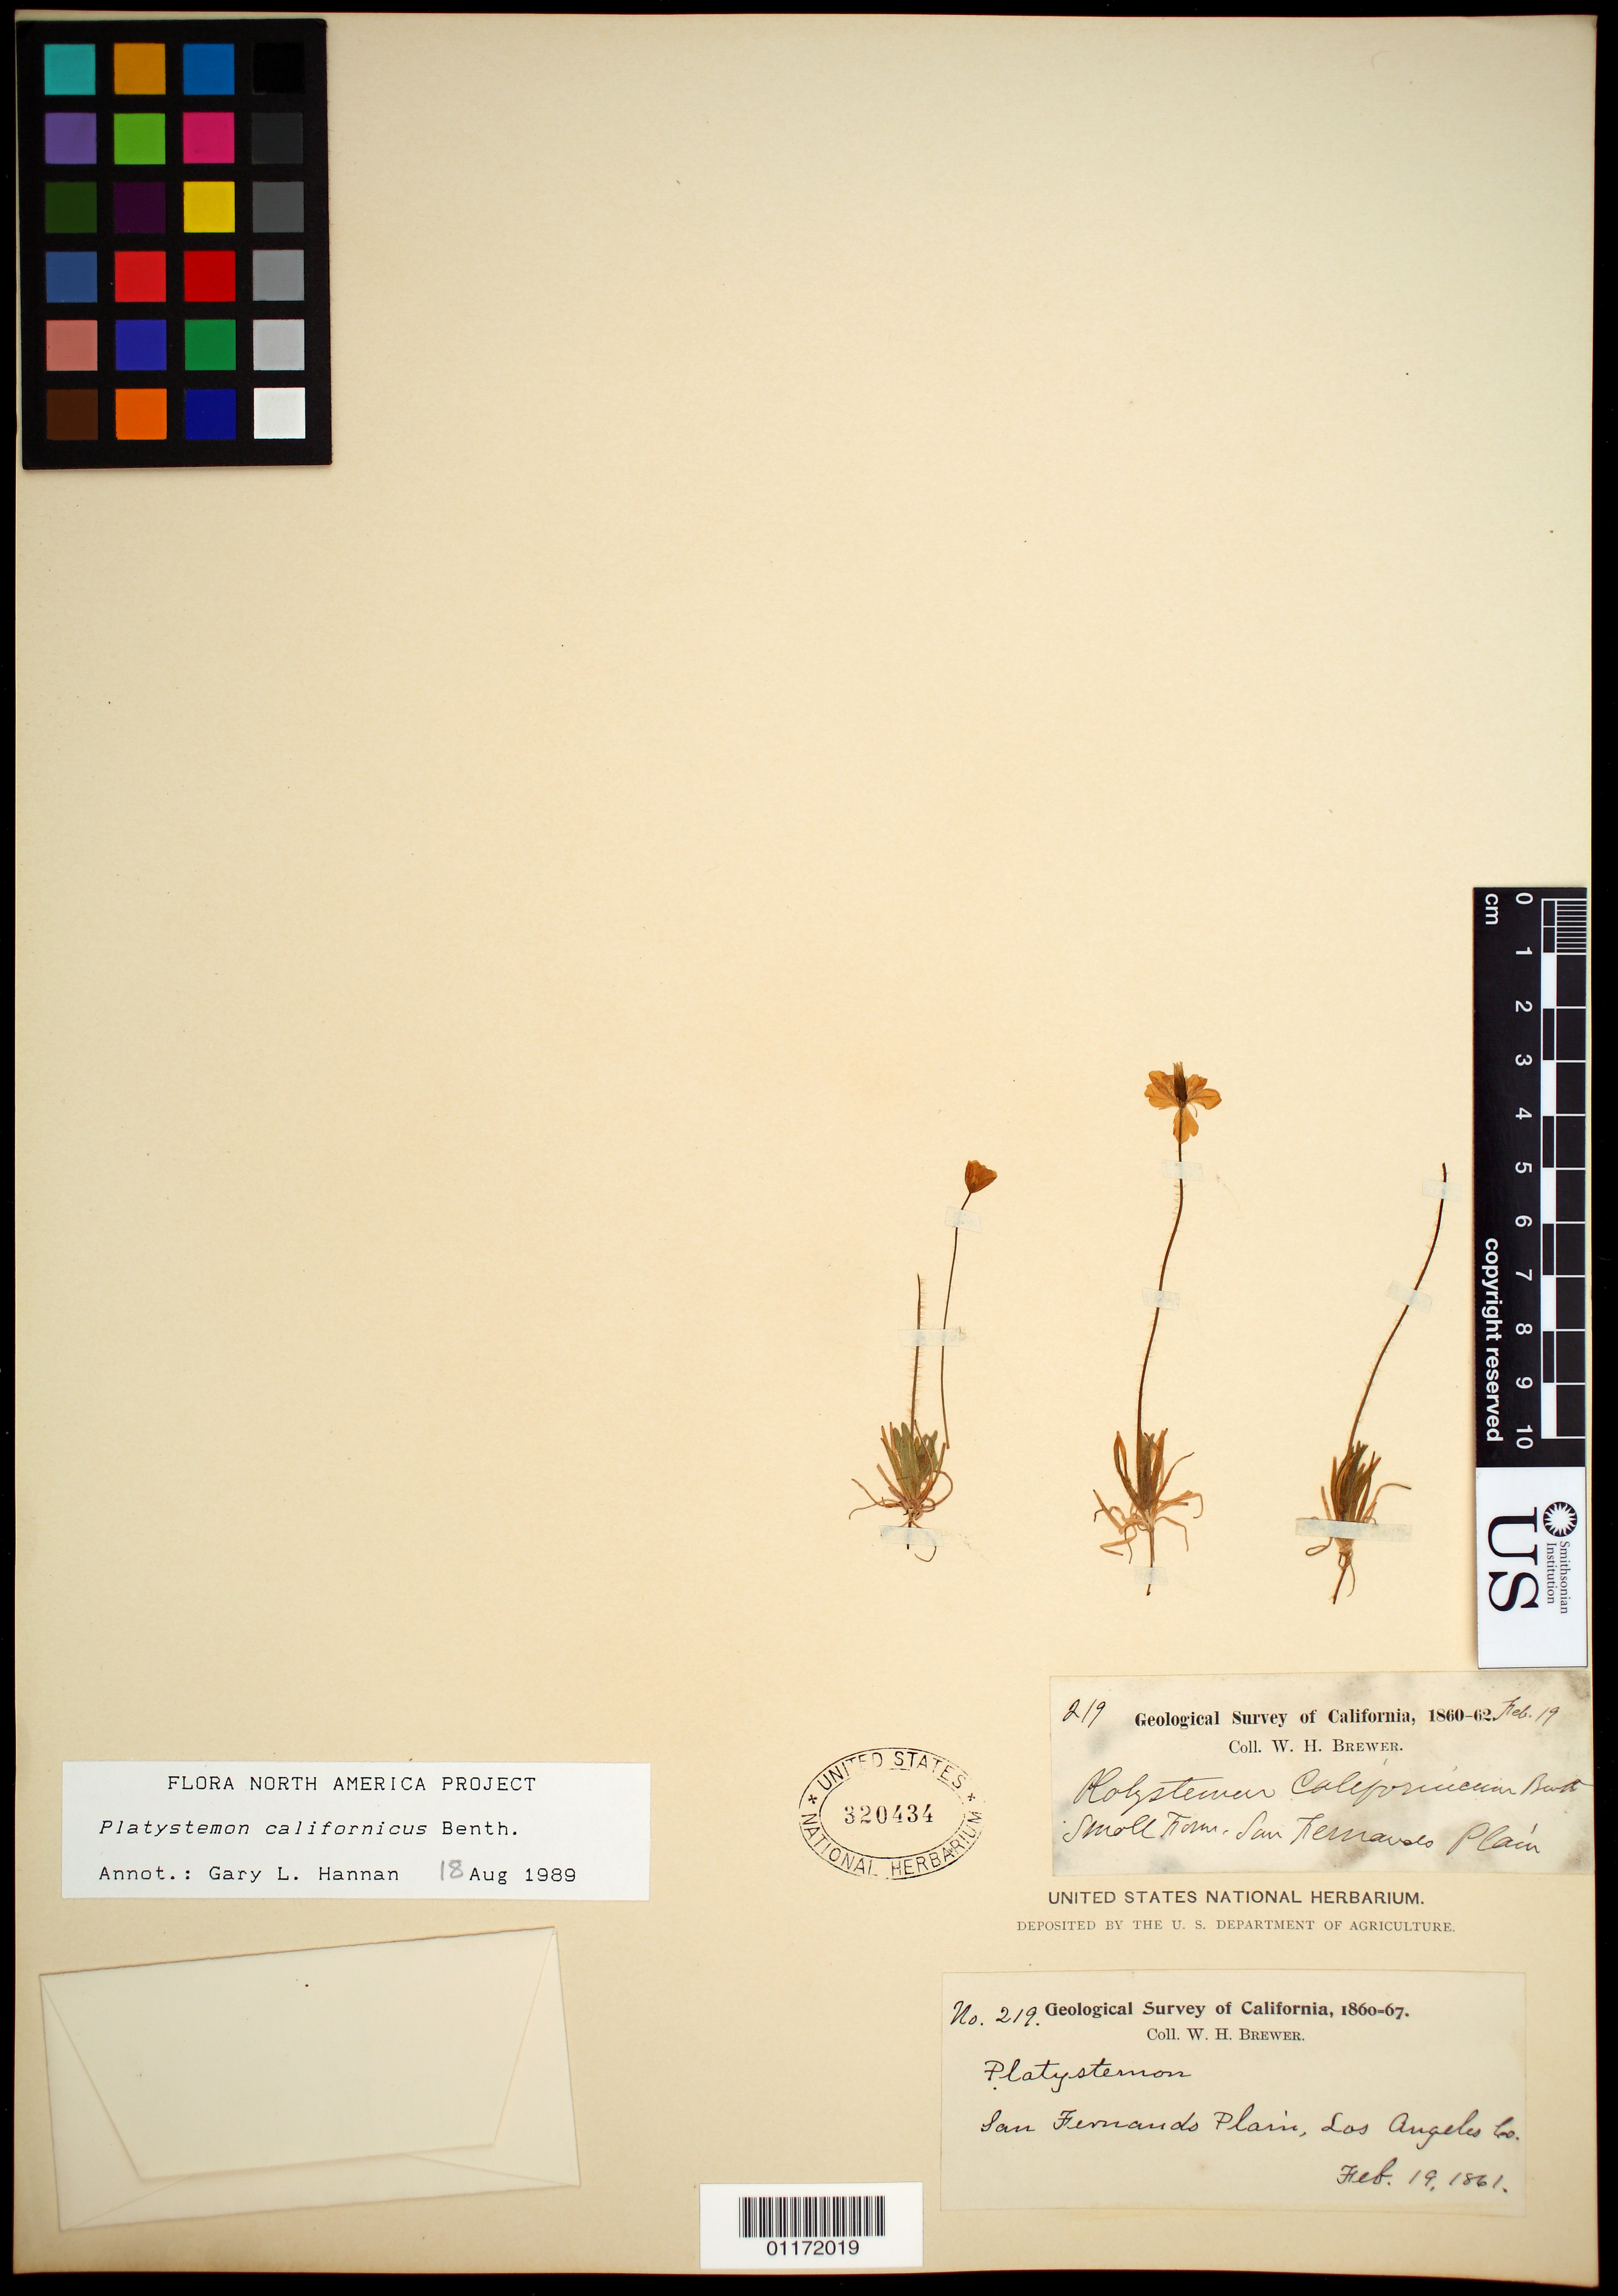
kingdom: Plantae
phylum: Tracheophyta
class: Magnoliopsida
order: Ranunculales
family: Papaveraceae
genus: Platystemon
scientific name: Platystemon californicus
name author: Benth.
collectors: W. H. Brewer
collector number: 219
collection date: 1861-02-19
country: United States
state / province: California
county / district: Los Angeles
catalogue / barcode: US 320434